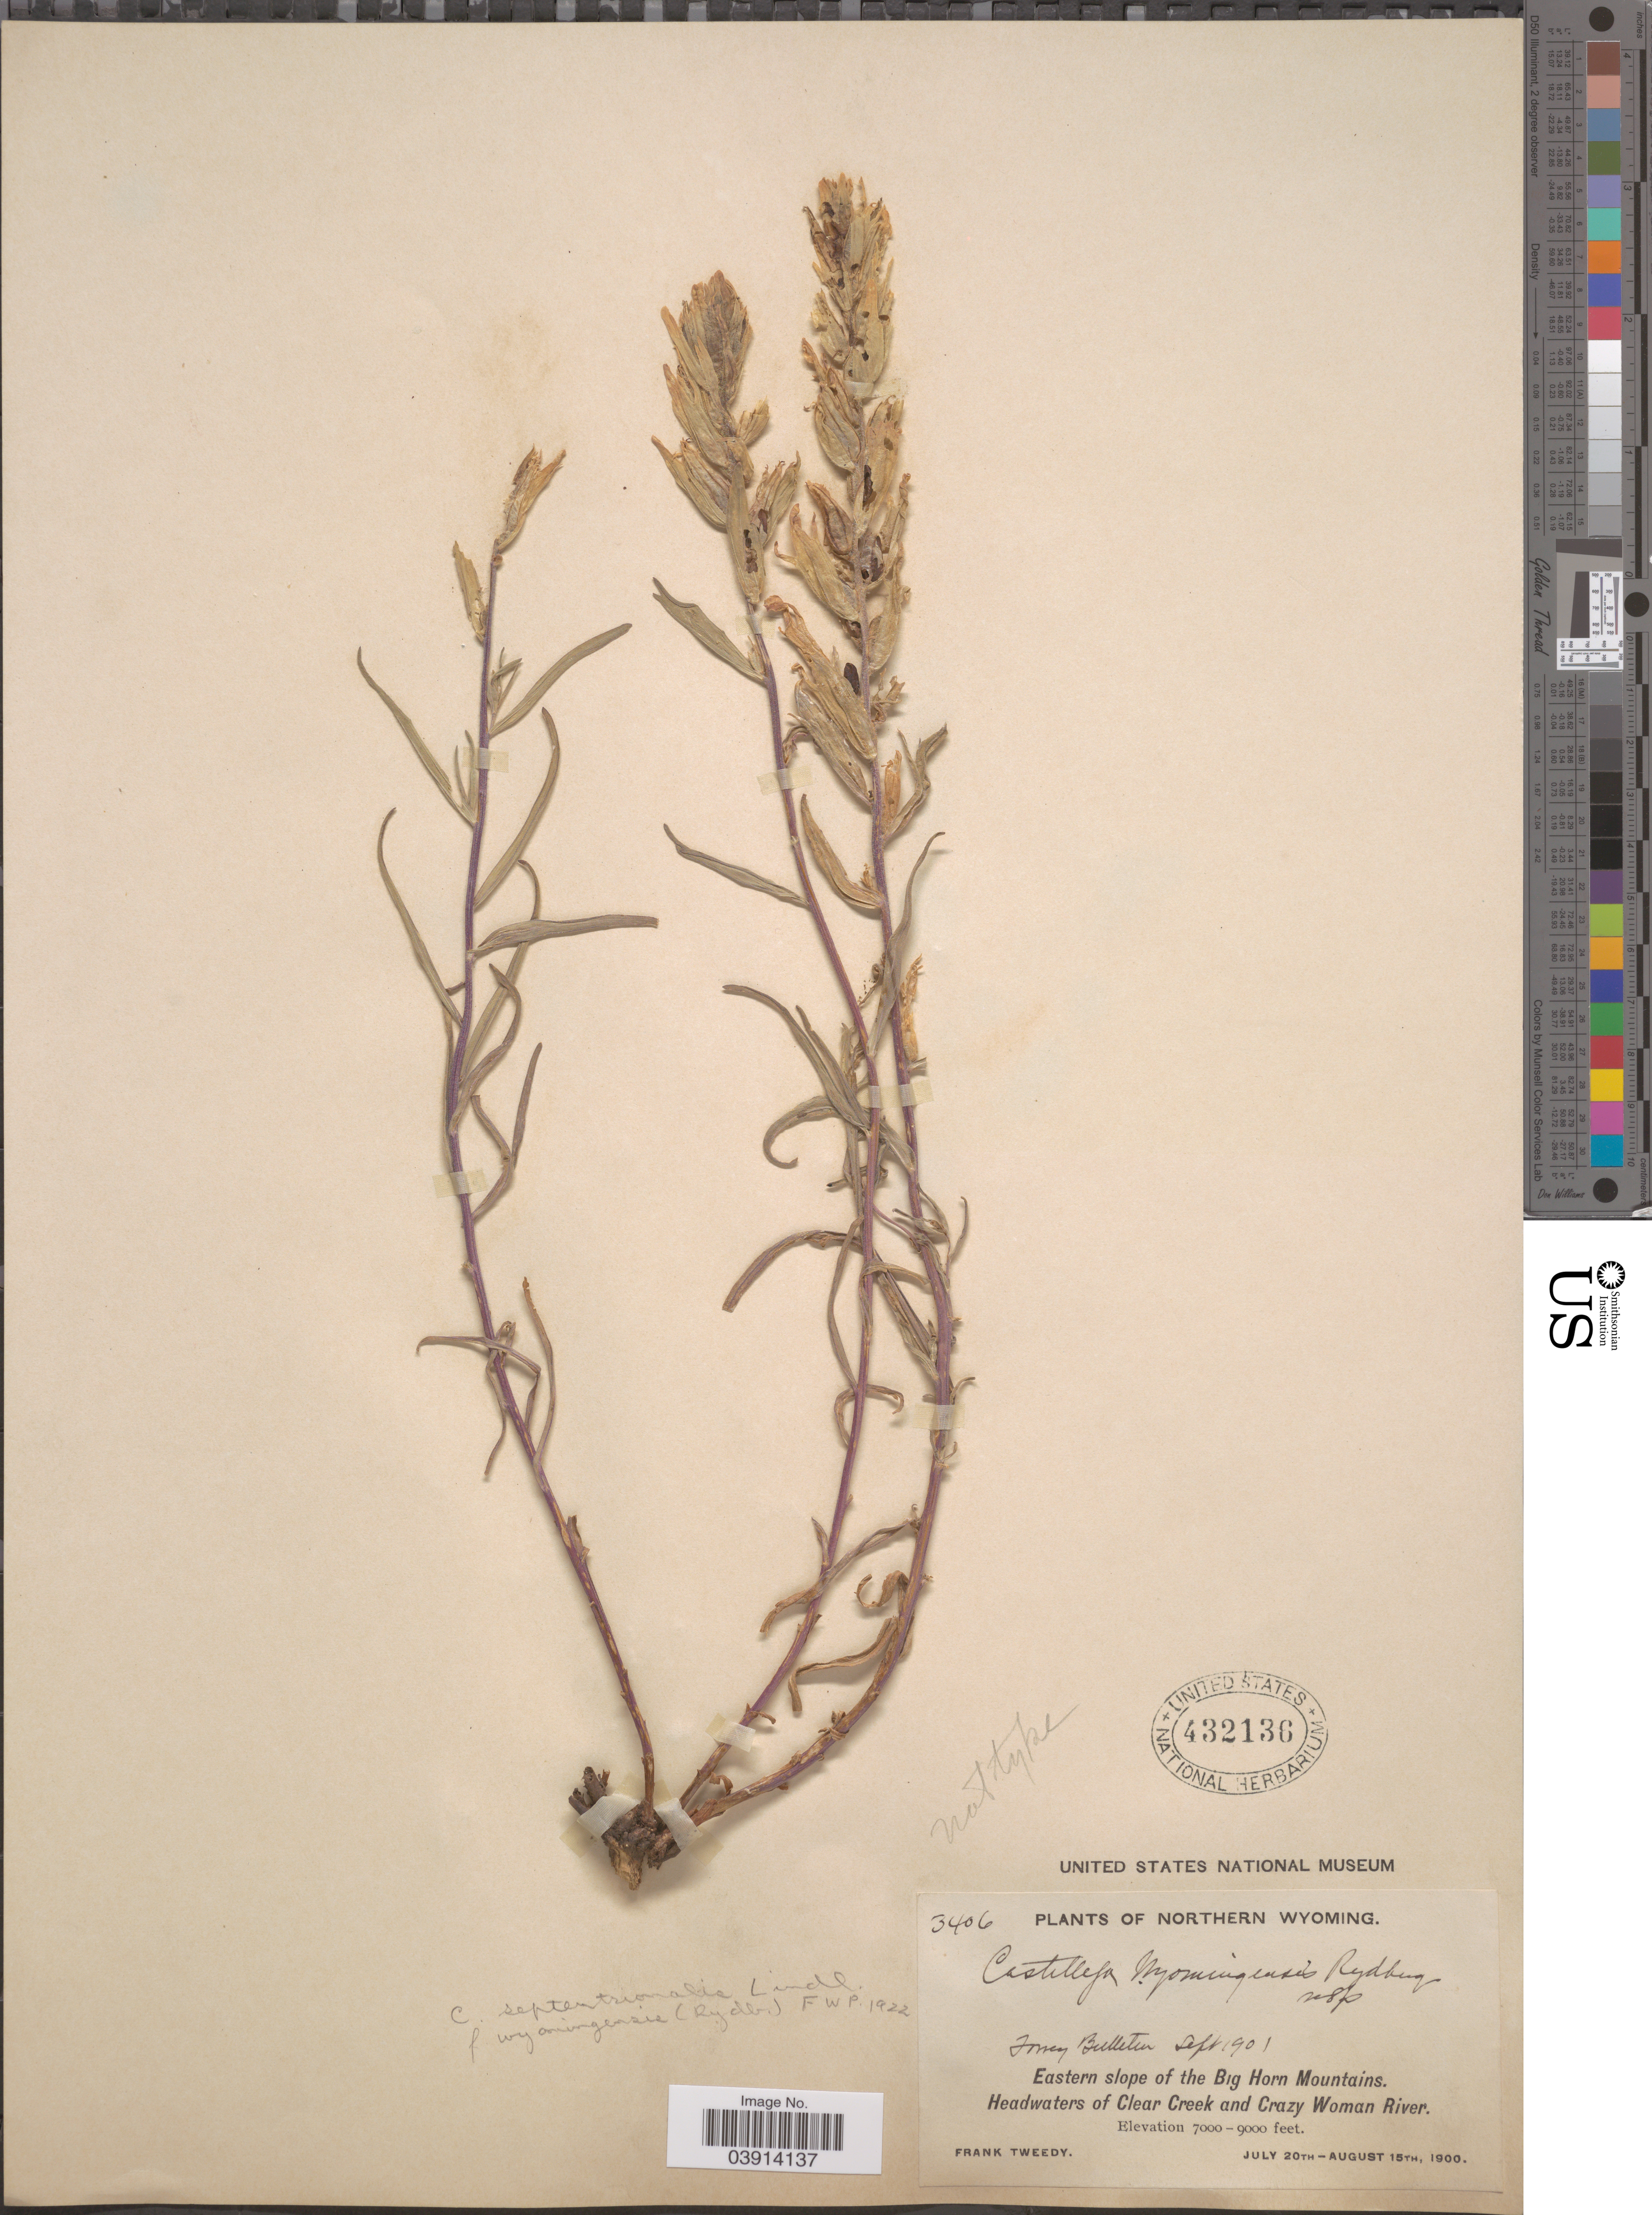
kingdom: Plantae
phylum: Tracheophyta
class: Magnoliopsida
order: Lamiales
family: Orobanchaceae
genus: Castilleja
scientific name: Castilleja wyomingensis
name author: Rydb.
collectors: F. Tweedy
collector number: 3406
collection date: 1900-09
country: United States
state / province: Wyoming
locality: Northern Wyoming. Eastern slope of the Big Horn Mountains, Headwaters of Clear Creek and Crazy Woman River.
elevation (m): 2134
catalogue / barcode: US 432136